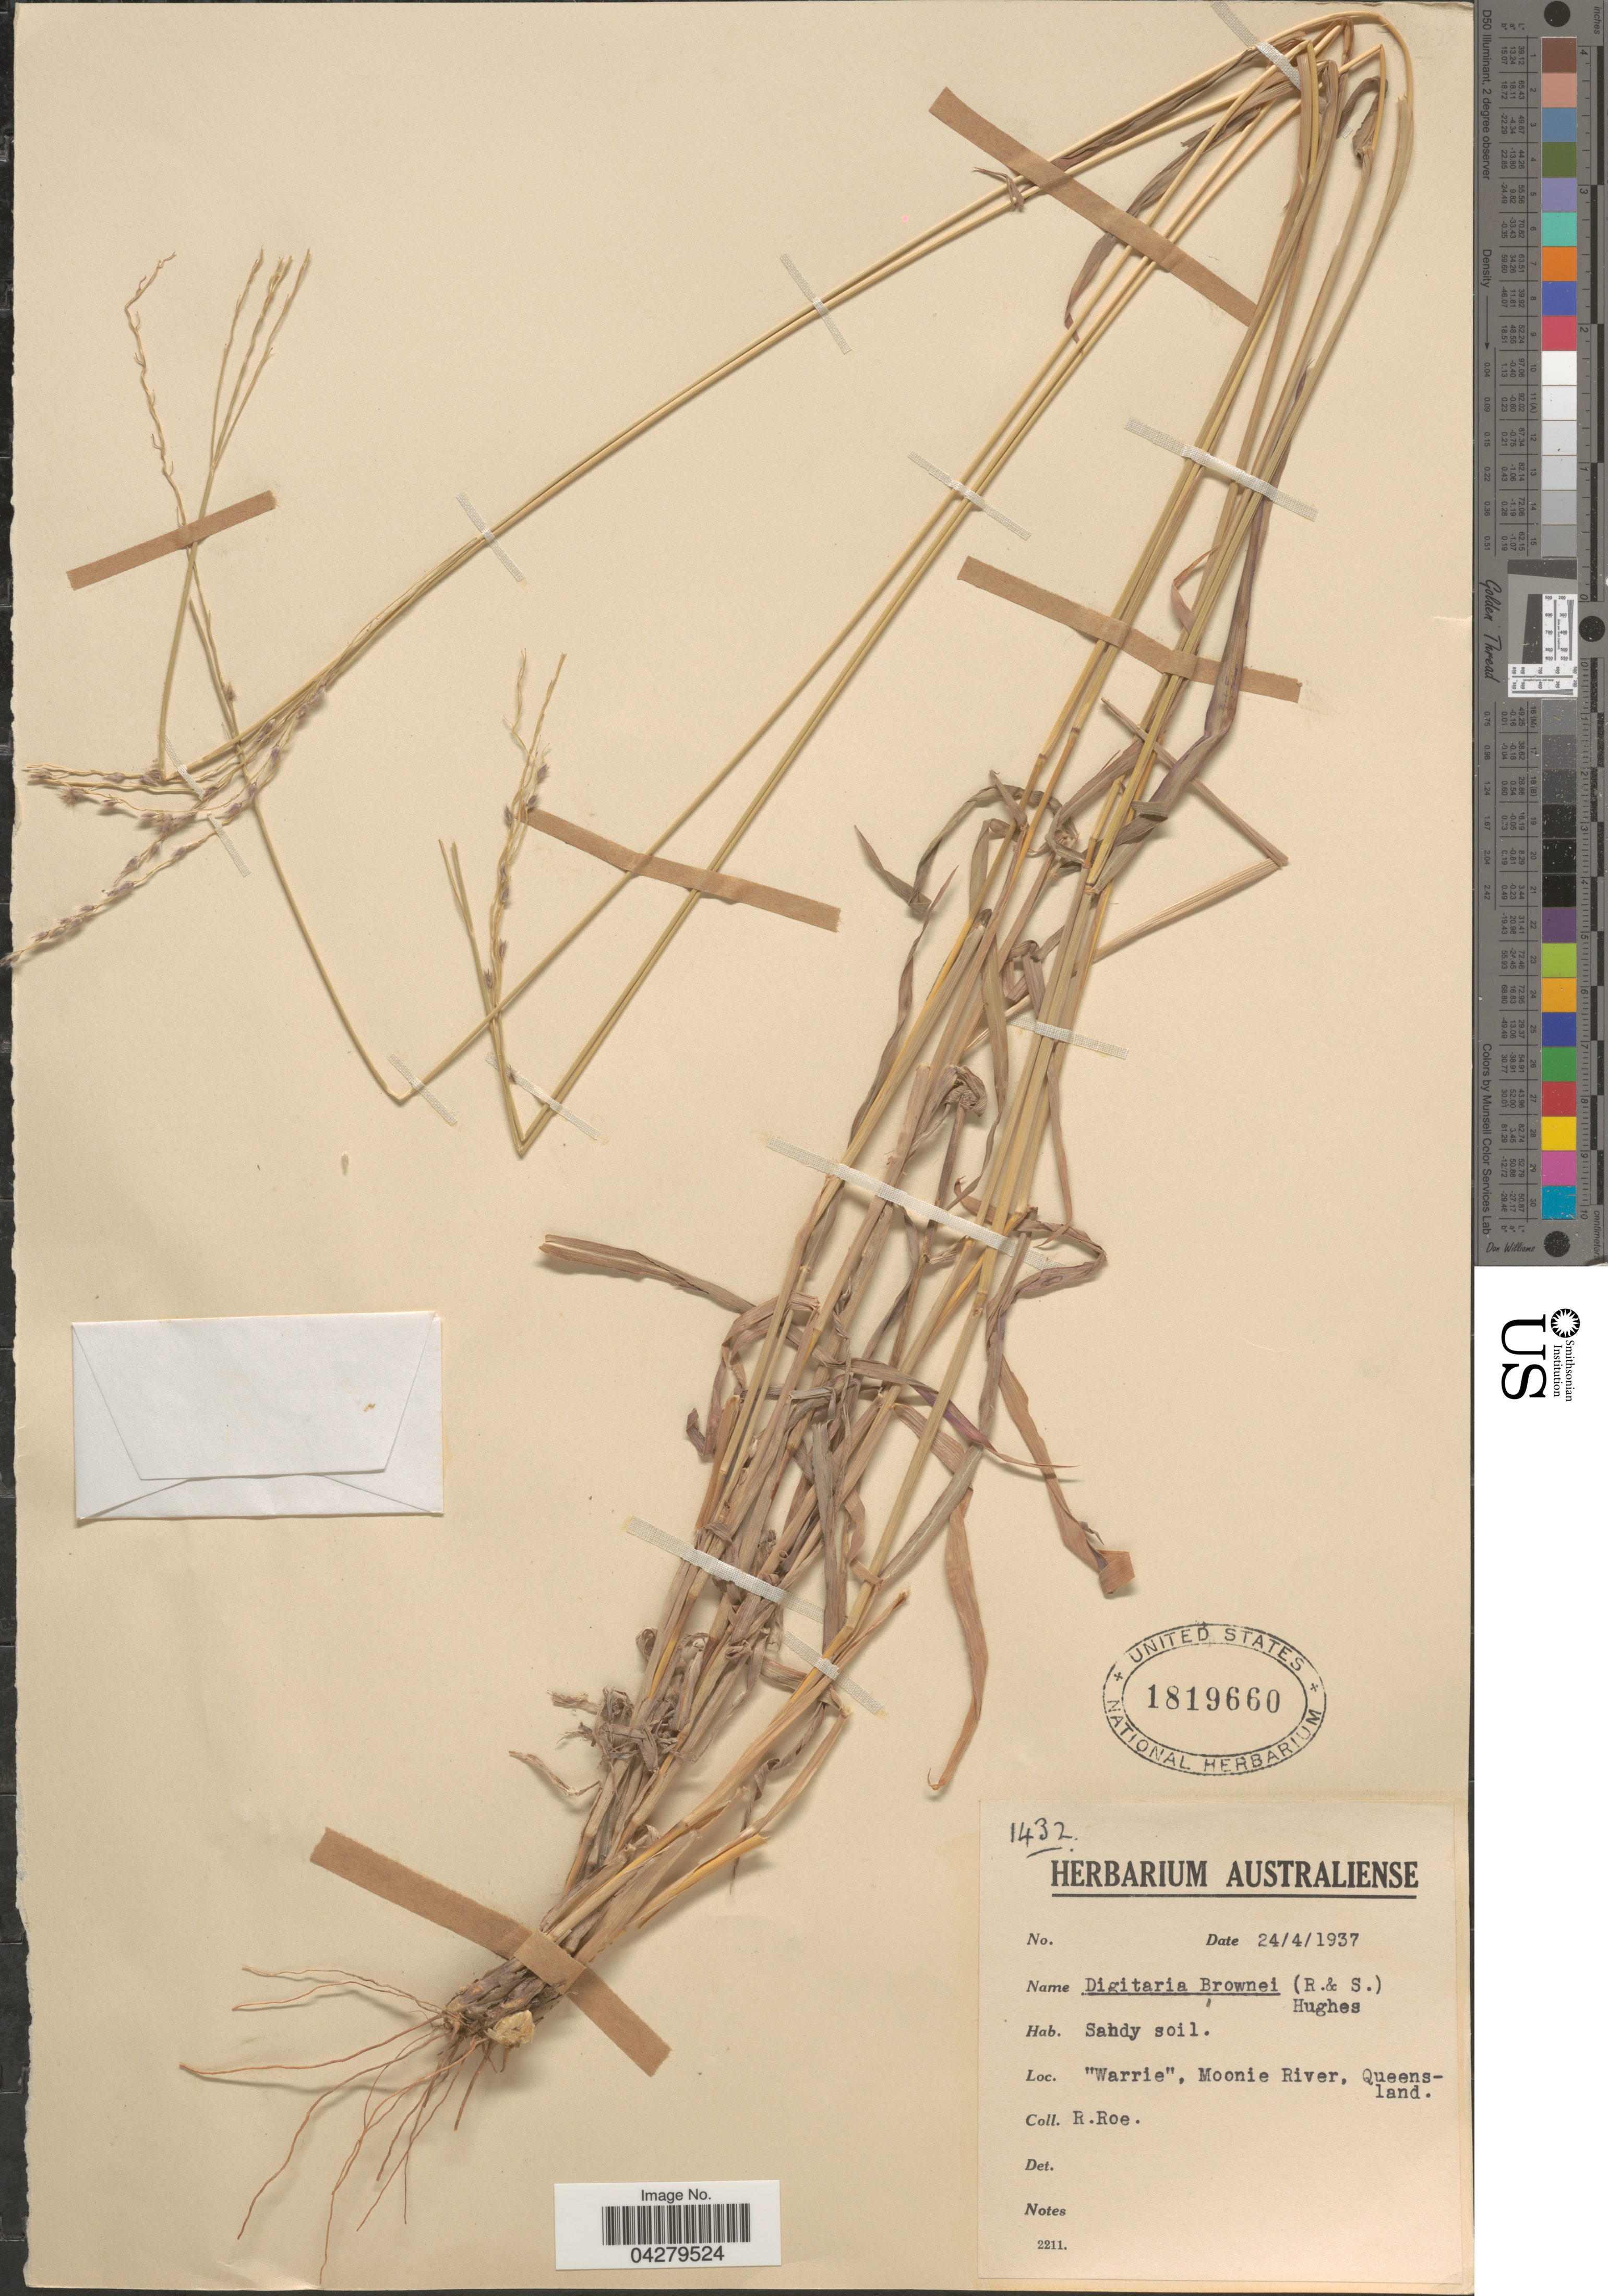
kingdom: Plantae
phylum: Tracheophyta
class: Liliopsida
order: Poales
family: Poaceae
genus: Digitaria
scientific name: Digitaria brownii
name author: (Roem. & Schult.) Hughes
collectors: R. Roe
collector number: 1432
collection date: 1937-04-24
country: Australia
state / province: Queensland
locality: Warrie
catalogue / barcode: US 1819660